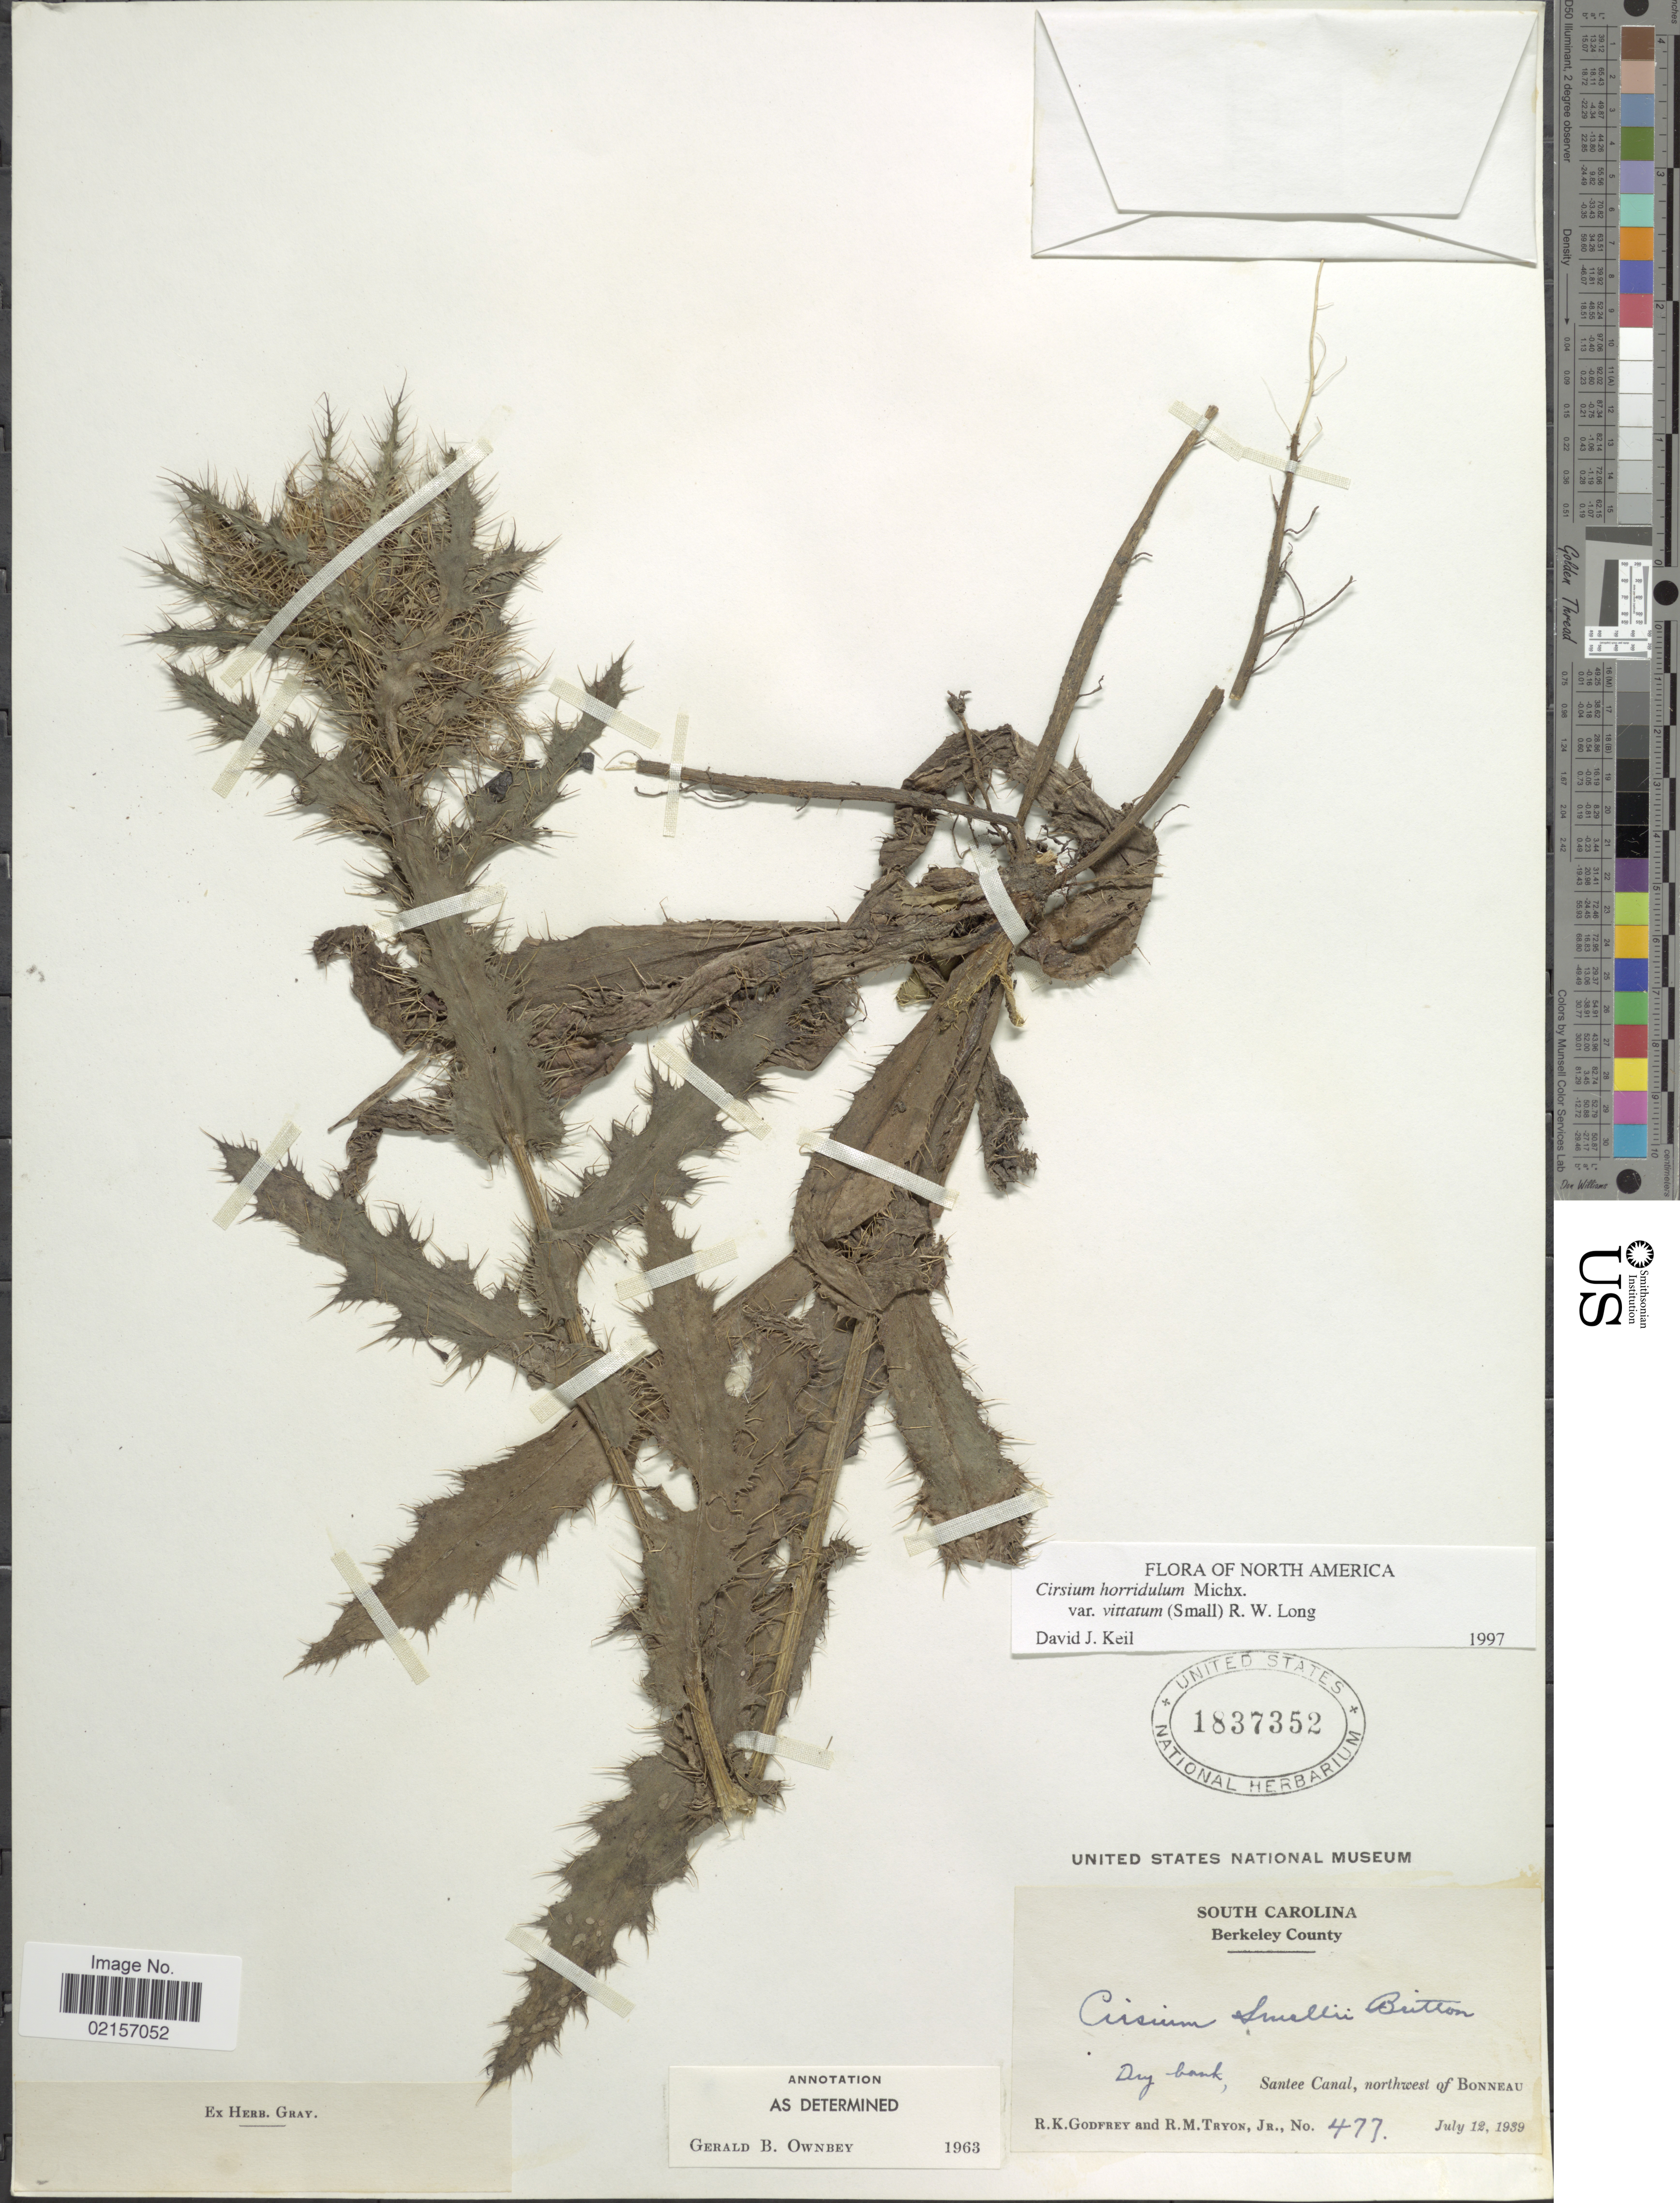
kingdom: Plantae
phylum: Tracheophyta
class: Magnoliopsida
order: Asterales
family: Asteraceae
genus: Cirsium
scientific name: Cirsium horridulum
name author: Michx.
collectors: R. K. Godfrey & R. M. Tryon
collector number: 477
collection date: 1939-07-12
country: United States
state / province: South Carolina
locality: Berkeley County, dry bank, Santee Canal, northwest of Bonneau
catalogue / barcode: US 1837352